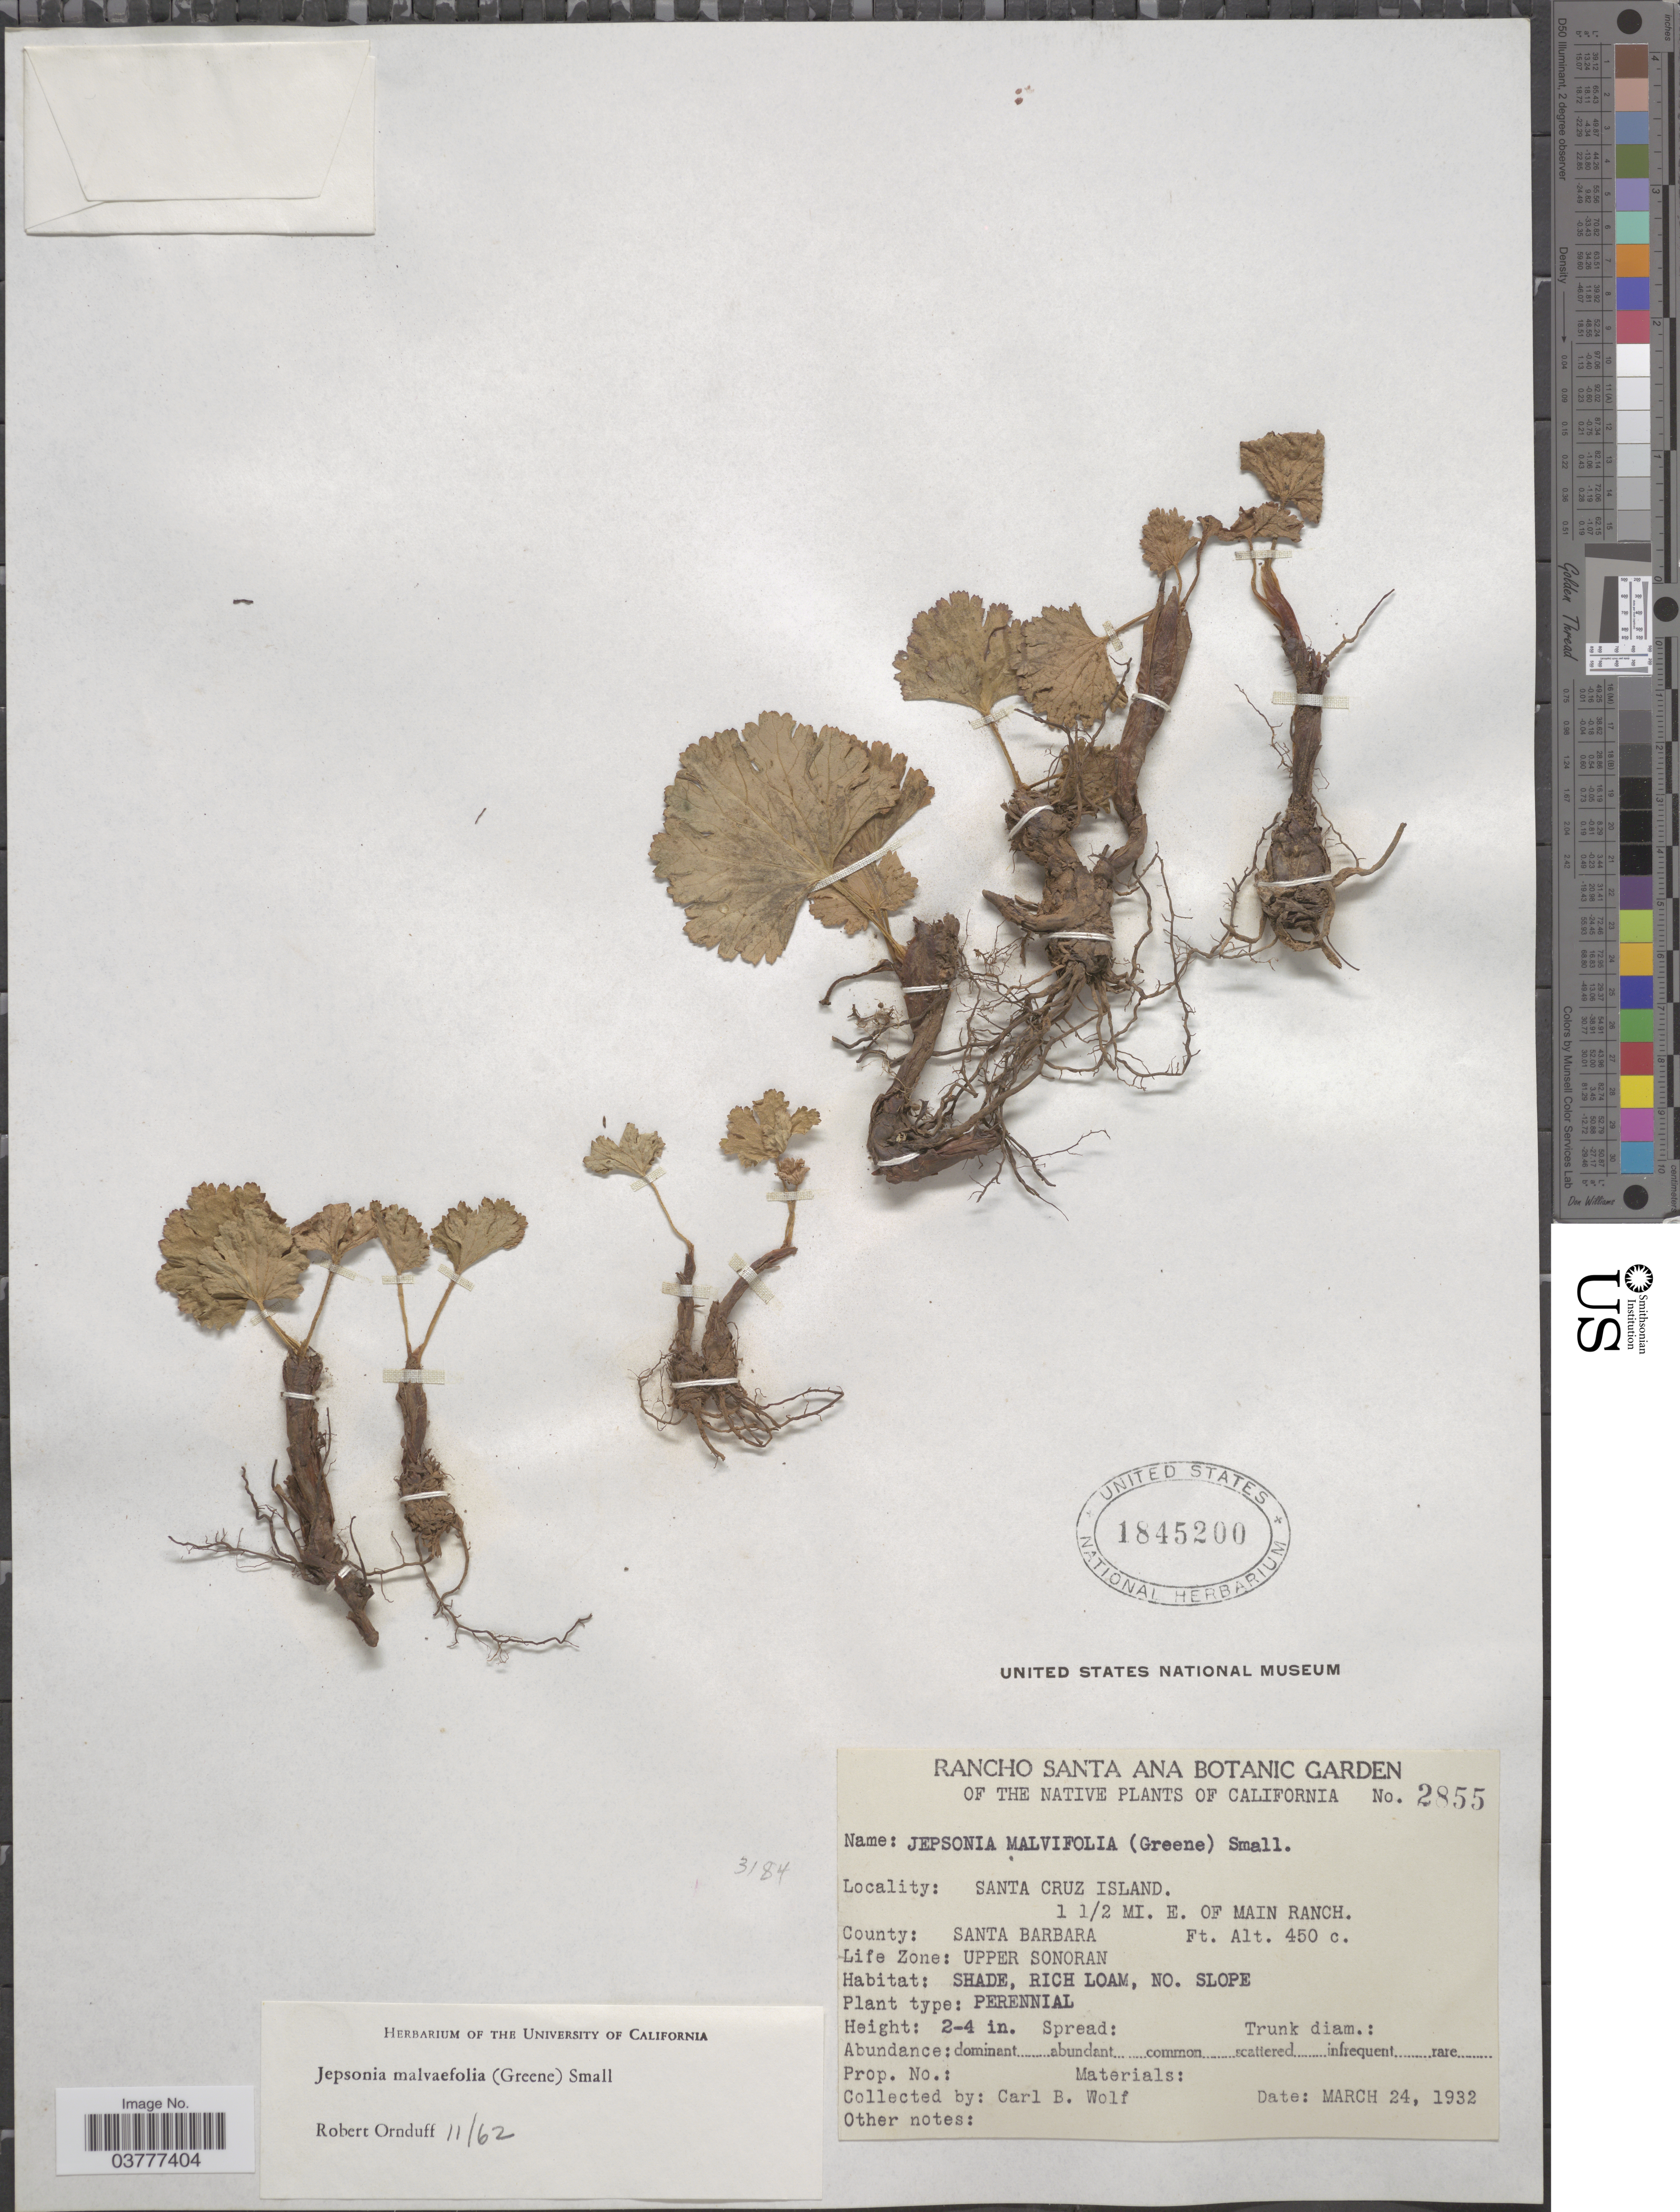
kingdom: Plantae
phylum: Tracheophyta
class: Magnoliopsida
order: Saxifragales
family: Saxifragaceae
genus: Jepsonia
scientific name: Jepsonia malvifolia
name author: (Greene) Small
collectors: C. B. Wolf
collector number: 2855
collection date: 1932-03-24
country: United States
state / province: California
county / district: Santa Barbara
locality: Santa Cruz Island. 1½ mi. E. of Main Ranch. County: Santa Barbara, Life Zone: Upper Sonoran.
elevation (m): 137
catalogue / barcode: US 1845200